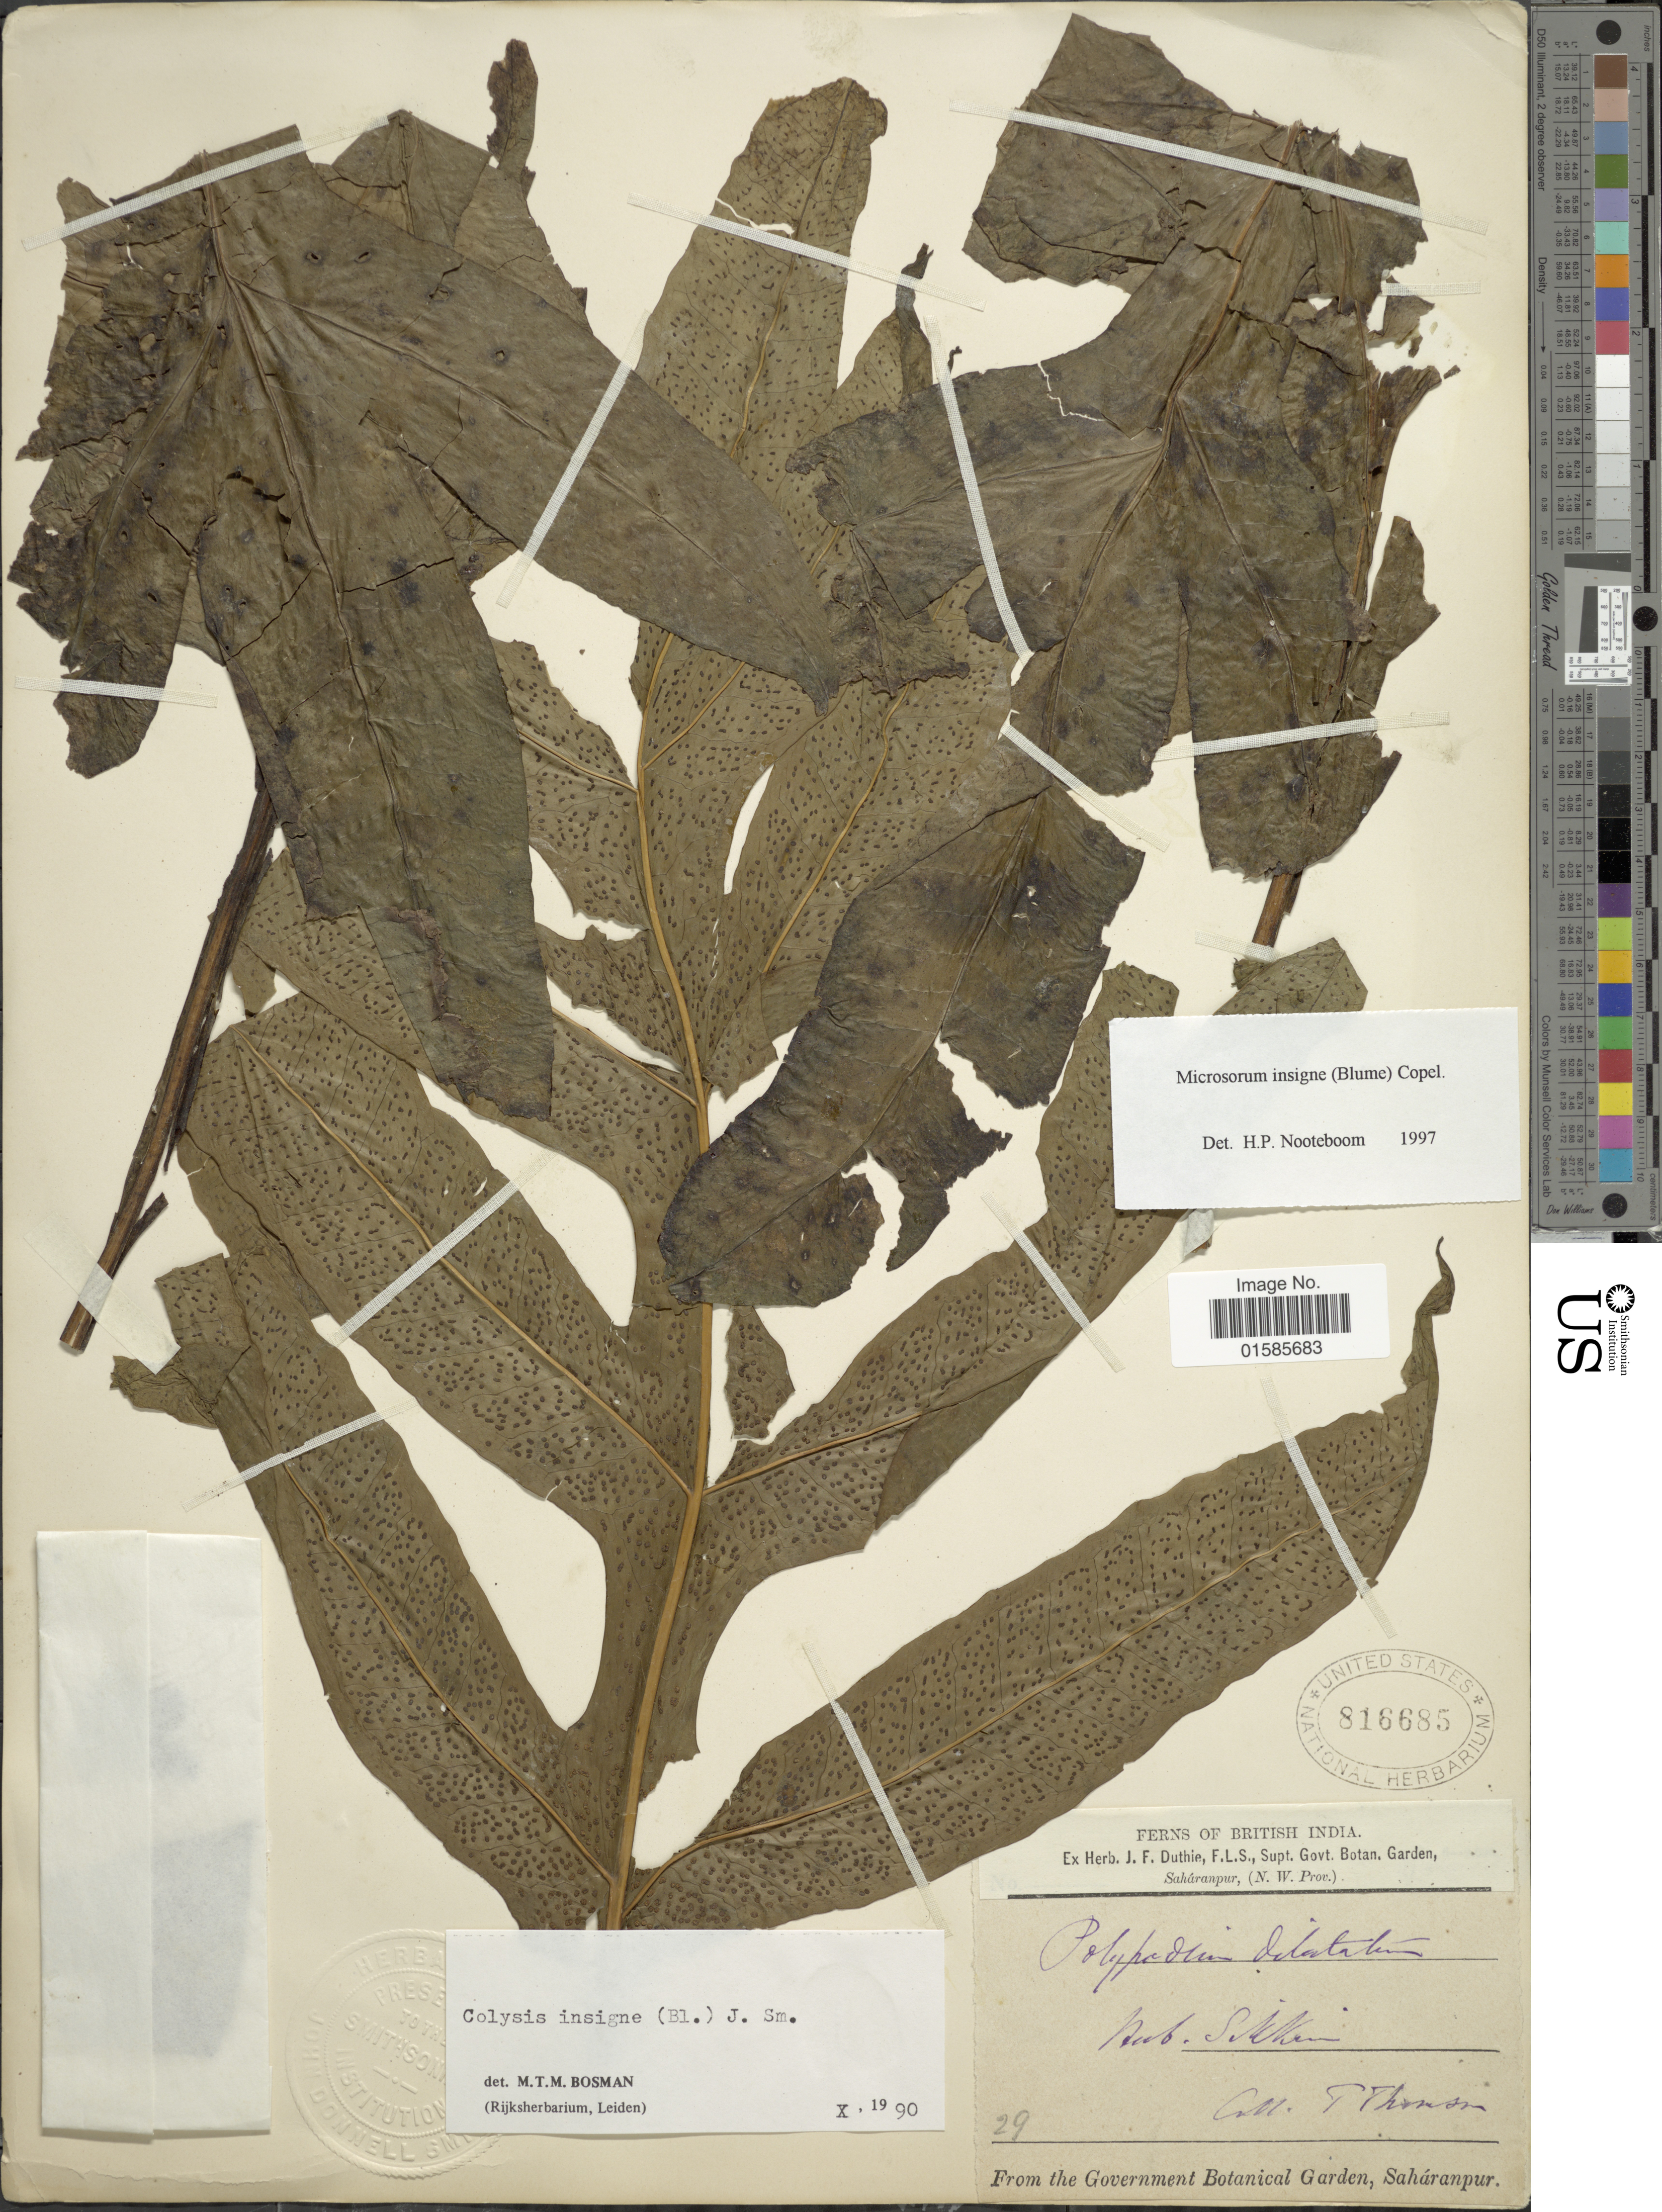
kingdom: Plantae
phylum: Tracheophyta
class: Polypodiopsida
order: Polypodiales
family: Polypodiaceae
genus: Microsorum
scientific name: Microsorum insigne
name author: (Blume) Copel.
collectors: T. Thomson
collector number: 29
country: India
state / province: Sikkim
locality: British India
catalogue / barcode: US 816685